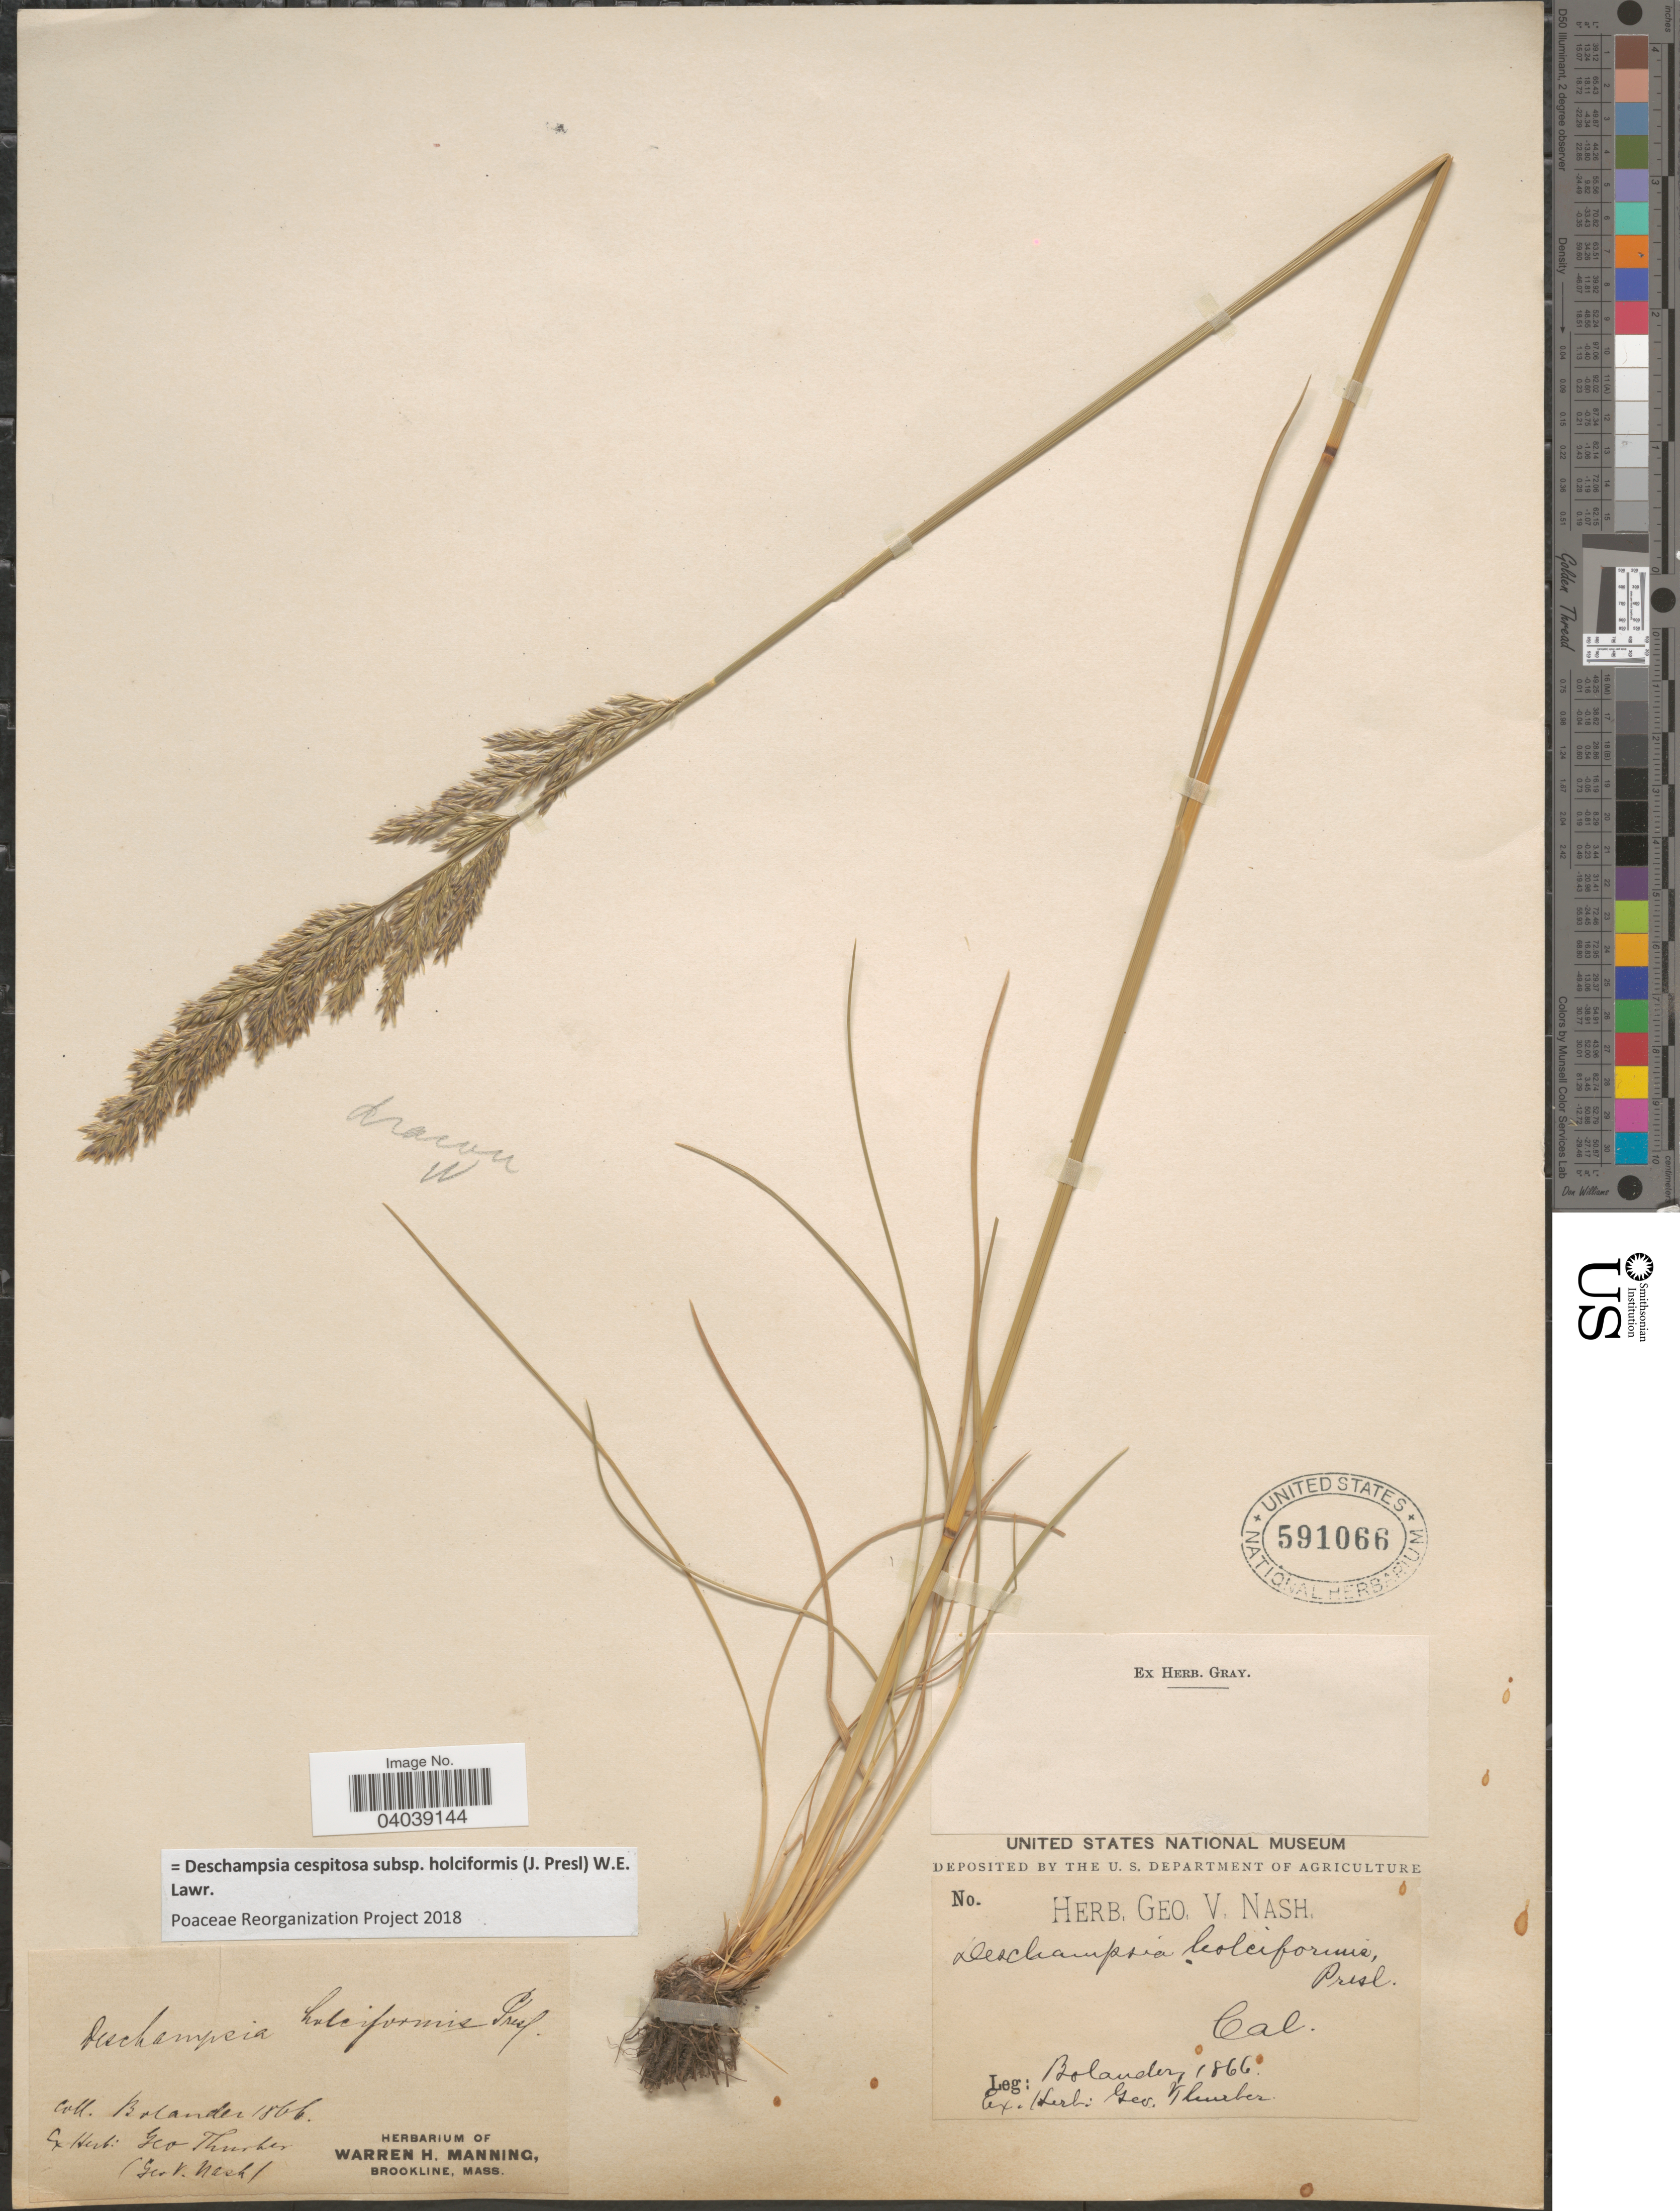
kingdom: Plantae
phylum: Tracheophyta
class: Liliopsida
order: Poales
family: Poaceae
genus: Deschampsia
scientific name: Deschampsia cespitosa subsp. holciformis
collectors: -. Bolander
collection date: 1866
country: United States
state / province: California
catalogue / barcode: US 591066